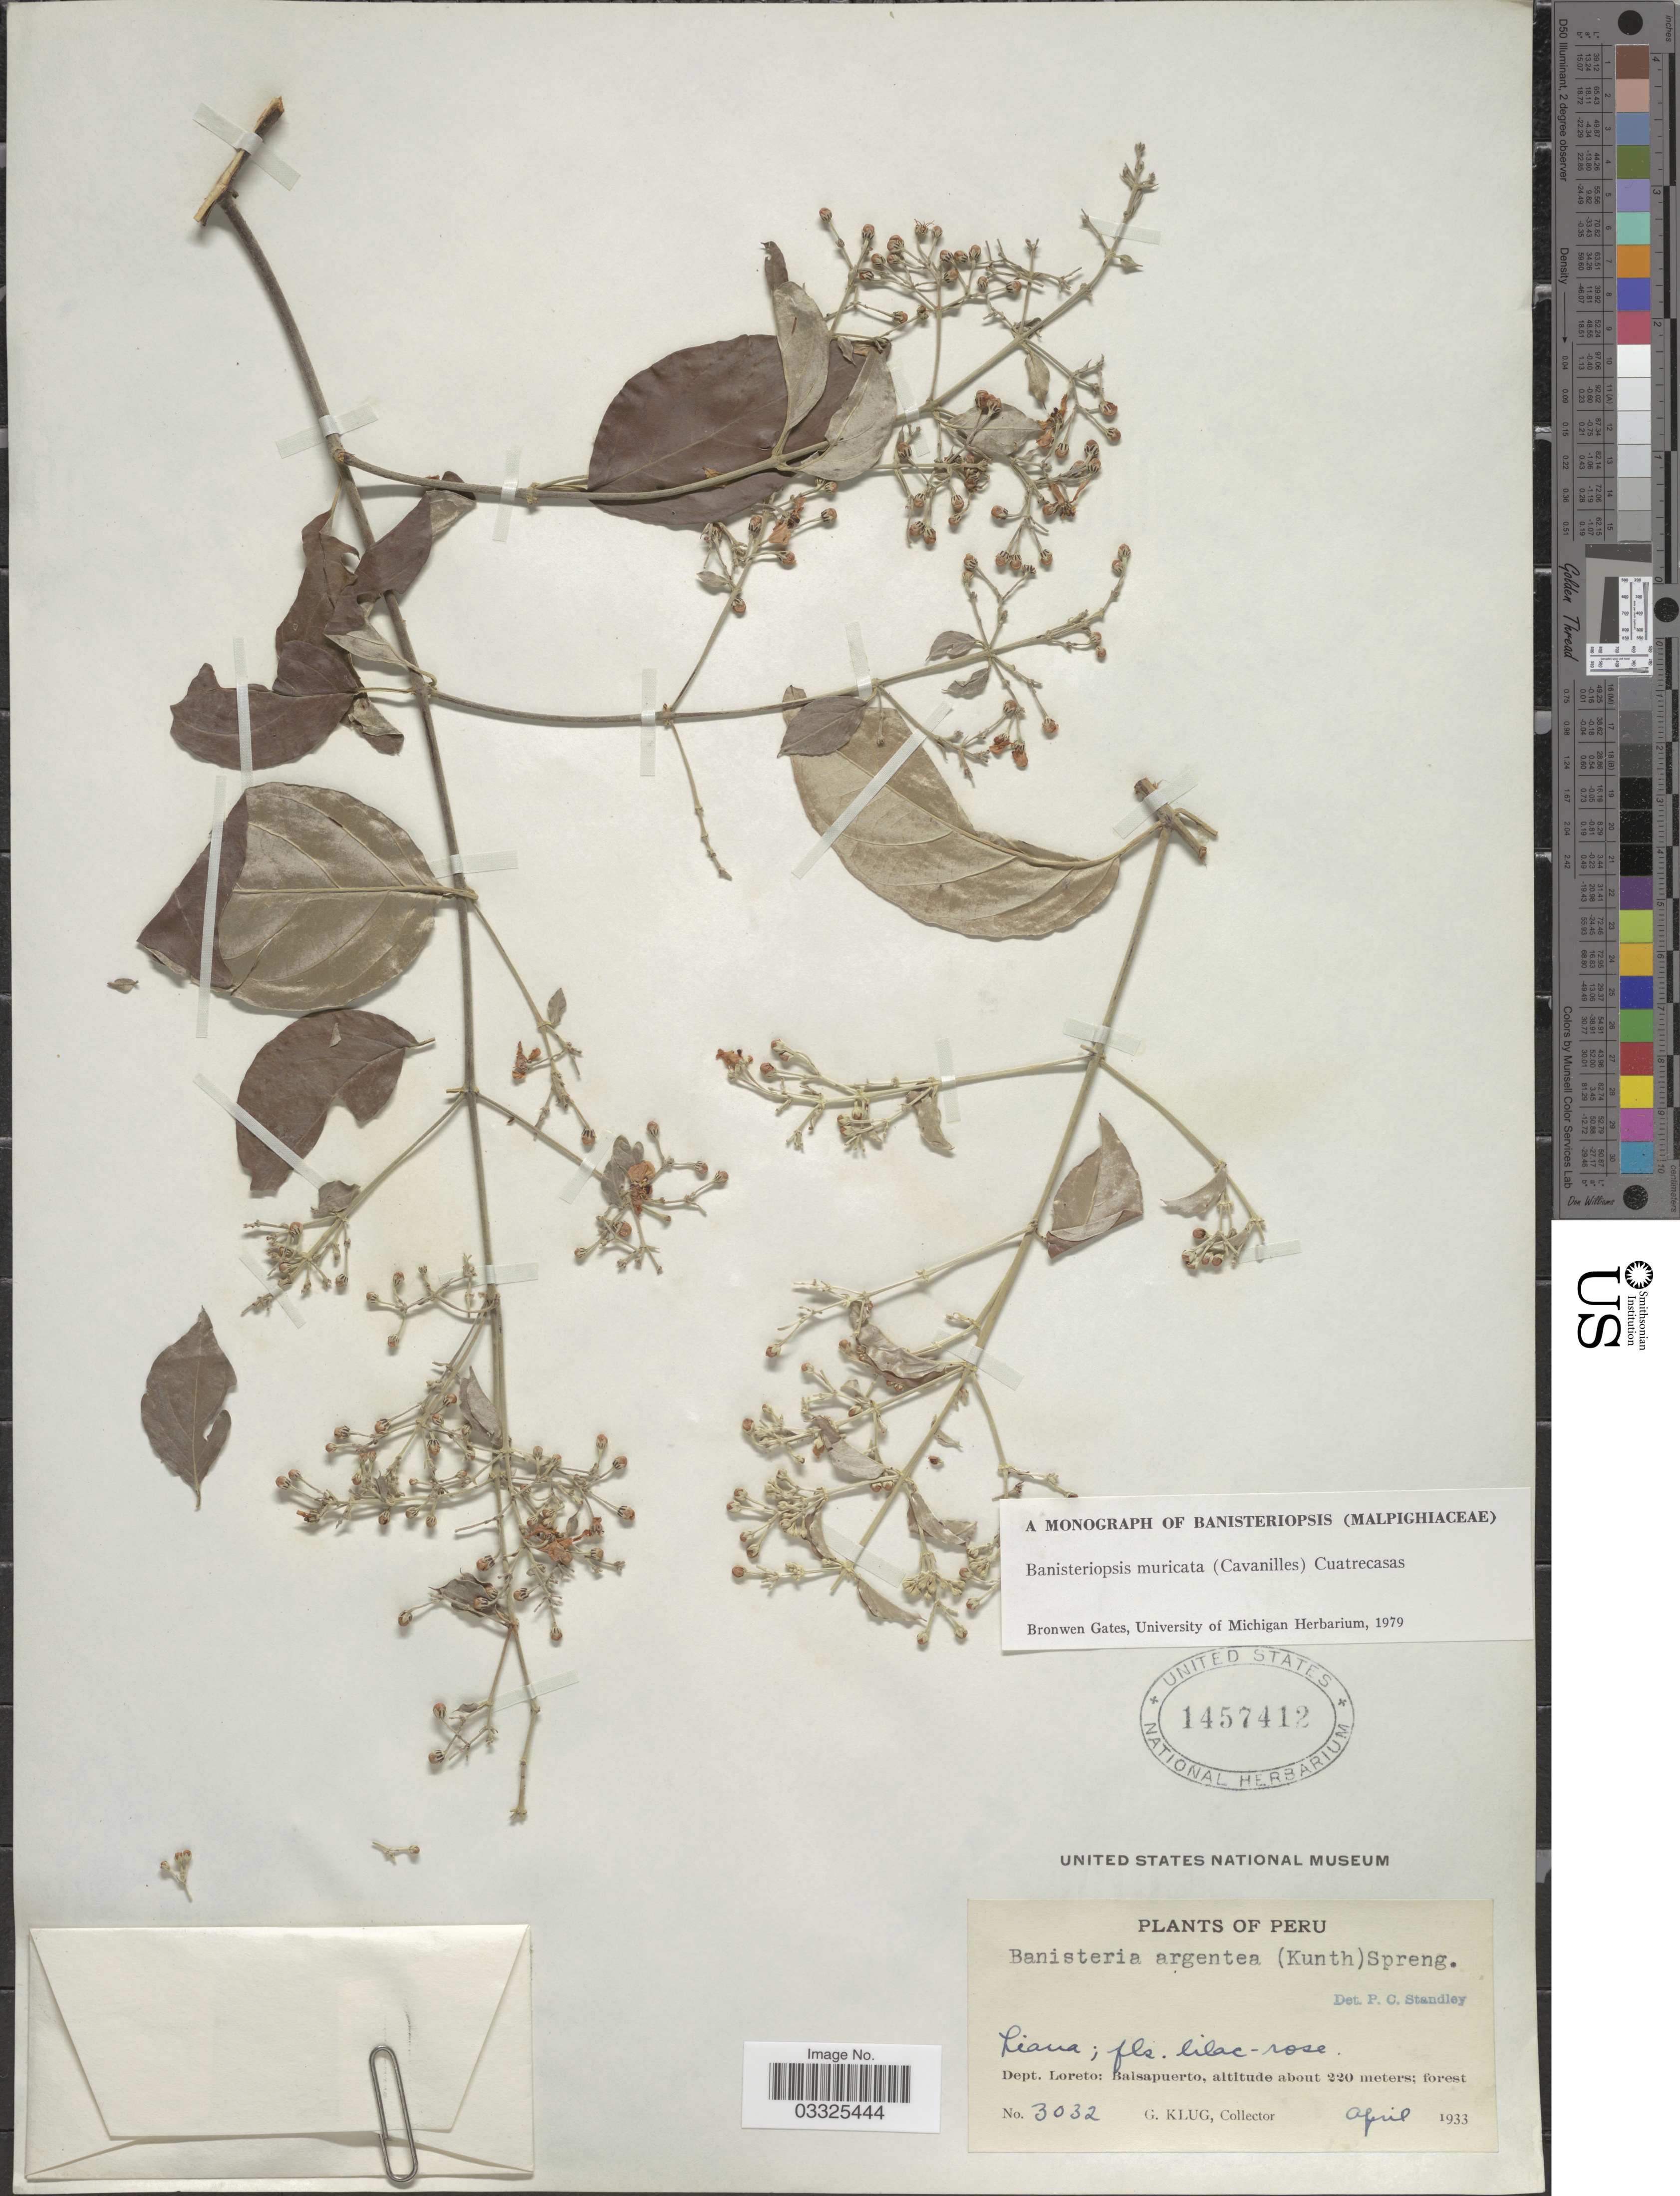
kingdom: Plantae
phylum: Tracheophyta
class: Magnoliopsida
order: Malpighiales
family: Malpighiaceae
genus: Banisteriopsis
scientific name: Banisteriopsis muricata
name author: (Cav.) Cuatrec.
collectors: G. Klug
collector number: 3032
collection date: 1933-04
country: Peru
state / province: Loreto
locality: Dept. Loreto: Balsapuerto.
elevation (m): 220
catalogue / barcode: US 1457412